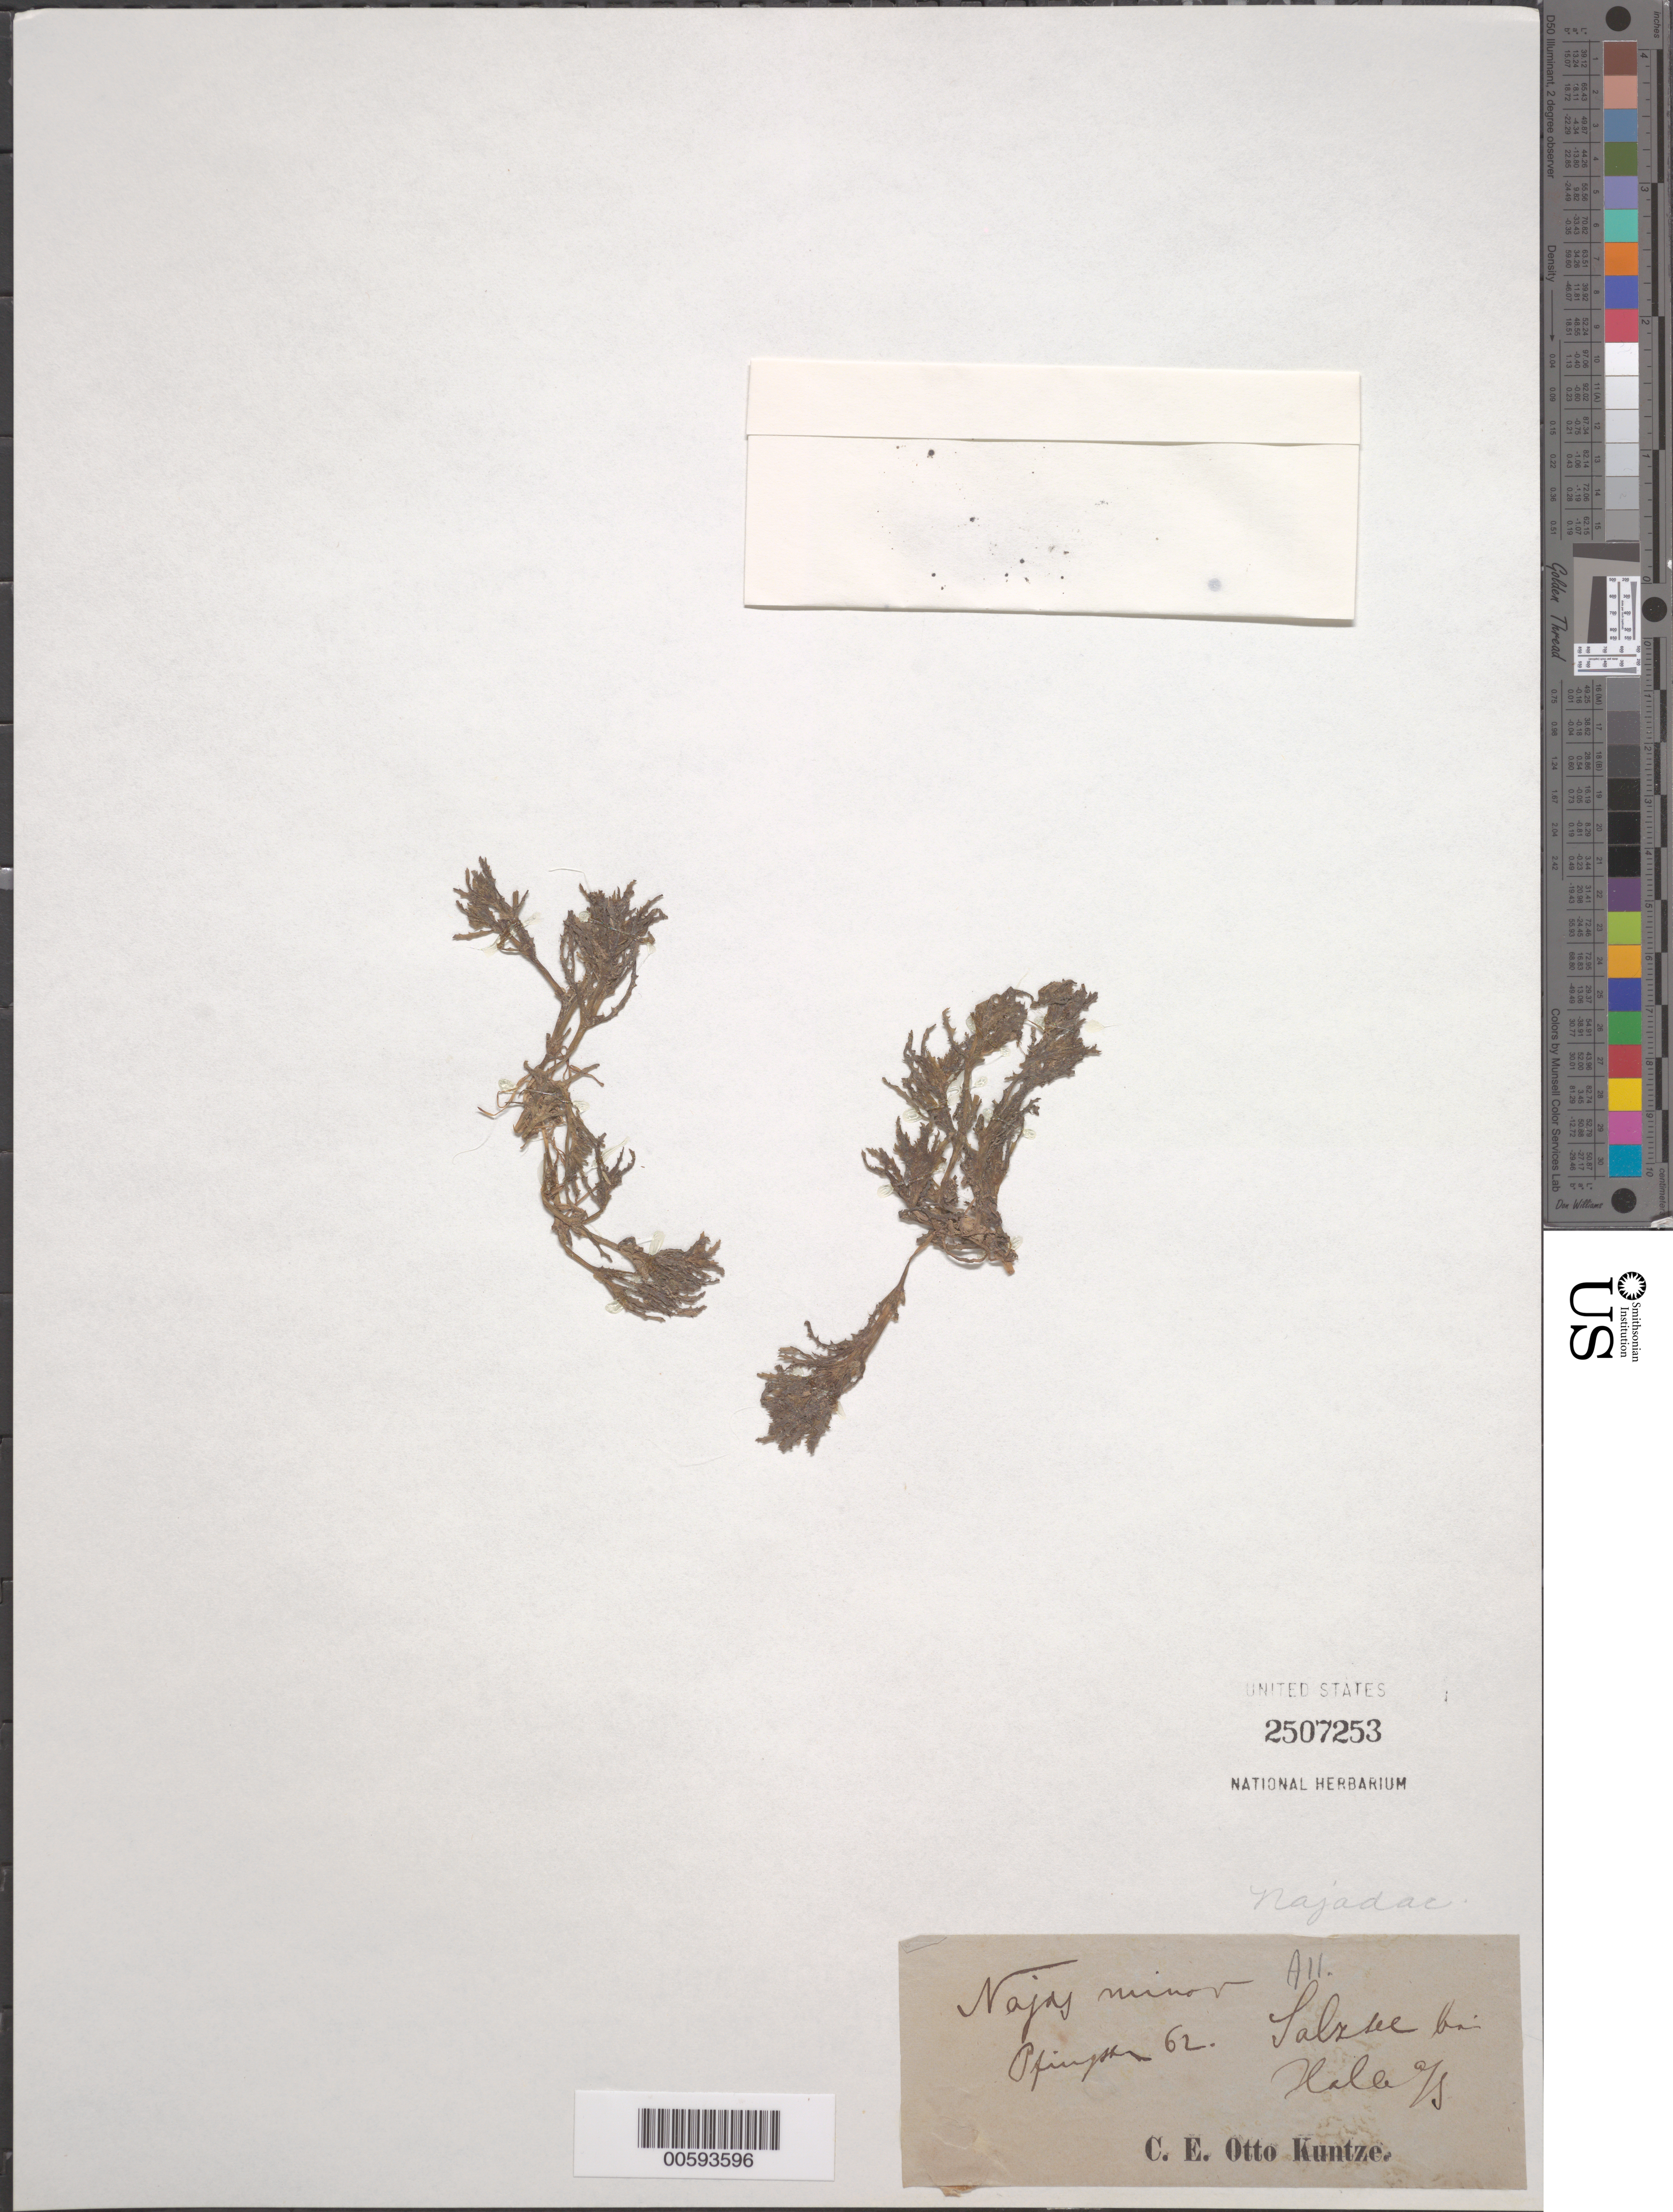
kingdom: Plantae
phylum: Tracheophyta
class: Liliopsida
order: Alismatales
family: Hydrocharitaceae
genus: Najas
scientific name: Najas minor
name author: All.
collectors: C.E.O. Kuntze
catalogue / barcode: US 2507253